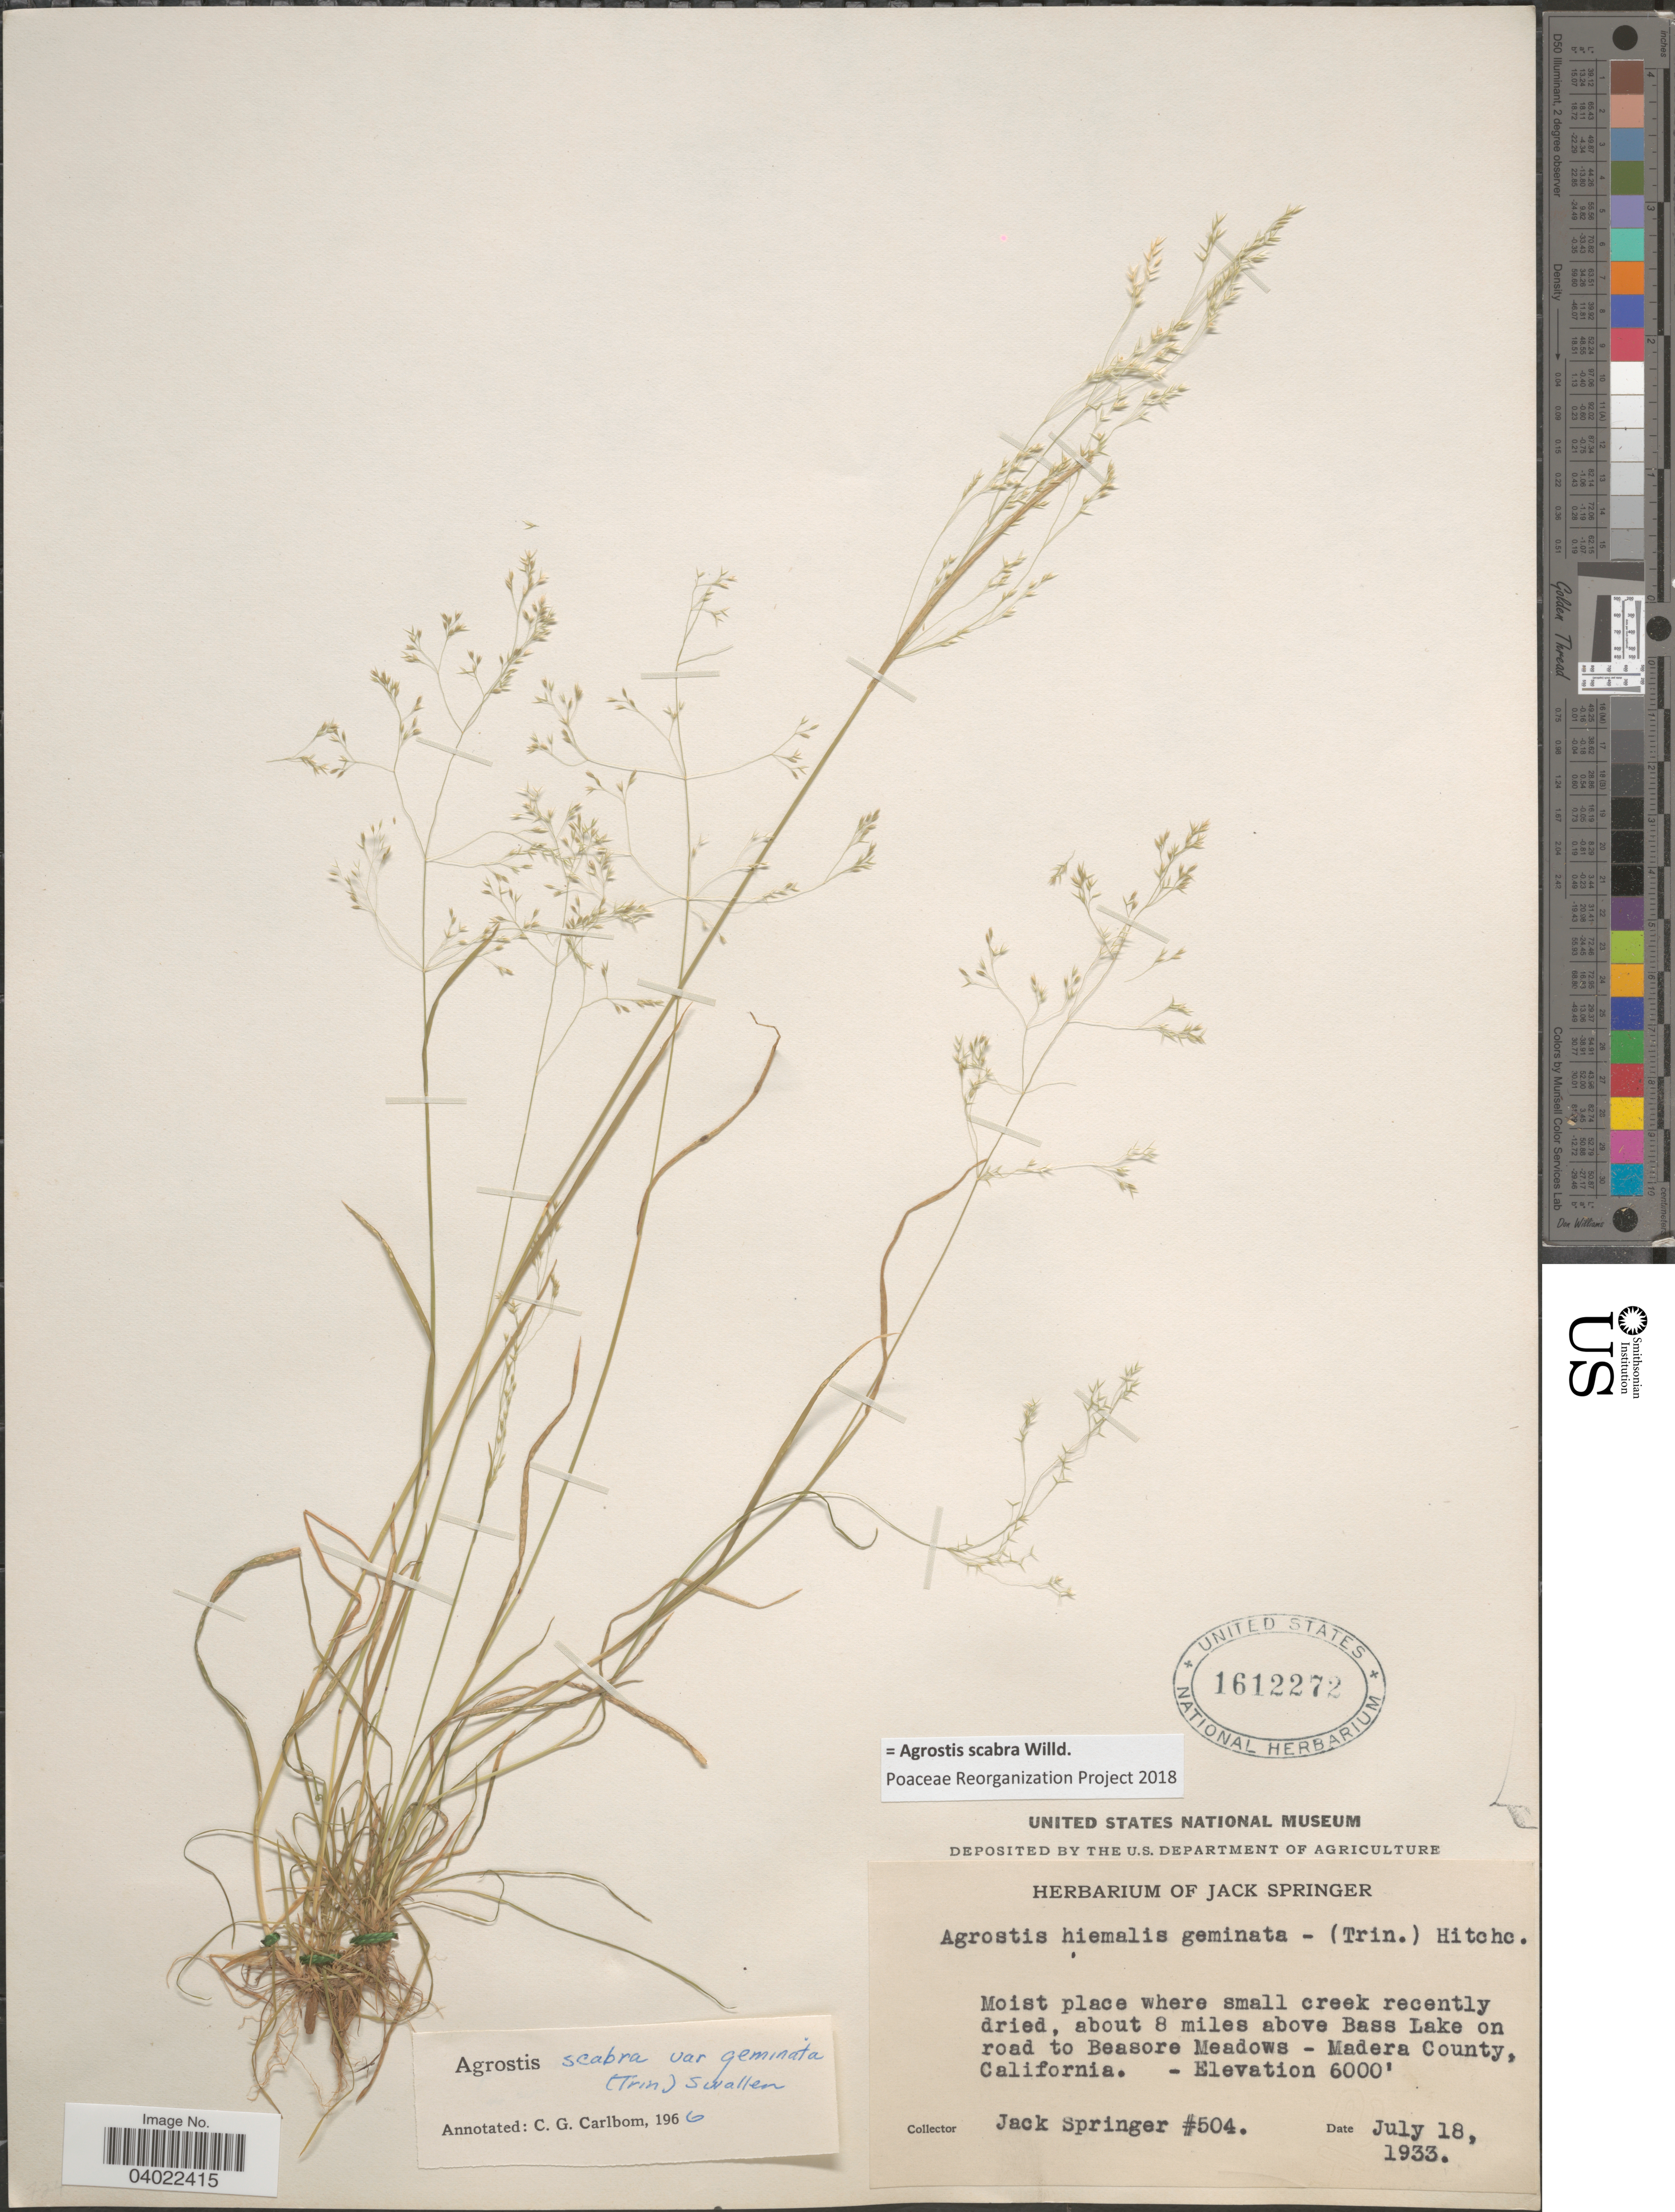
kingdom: Plantae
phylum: Tracheophyta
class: Liliopsida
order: Poales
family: Poaceae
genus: Agrostis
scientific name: Agrostis scabra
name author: Willd.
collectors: J. Springer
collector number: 504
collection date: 1933-07-18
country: United States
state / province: California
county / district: Madera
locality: About 8 miles above Bass Lake on road to Beasore Meadows - Madera County.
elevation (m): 1829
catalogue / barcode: US 1612272